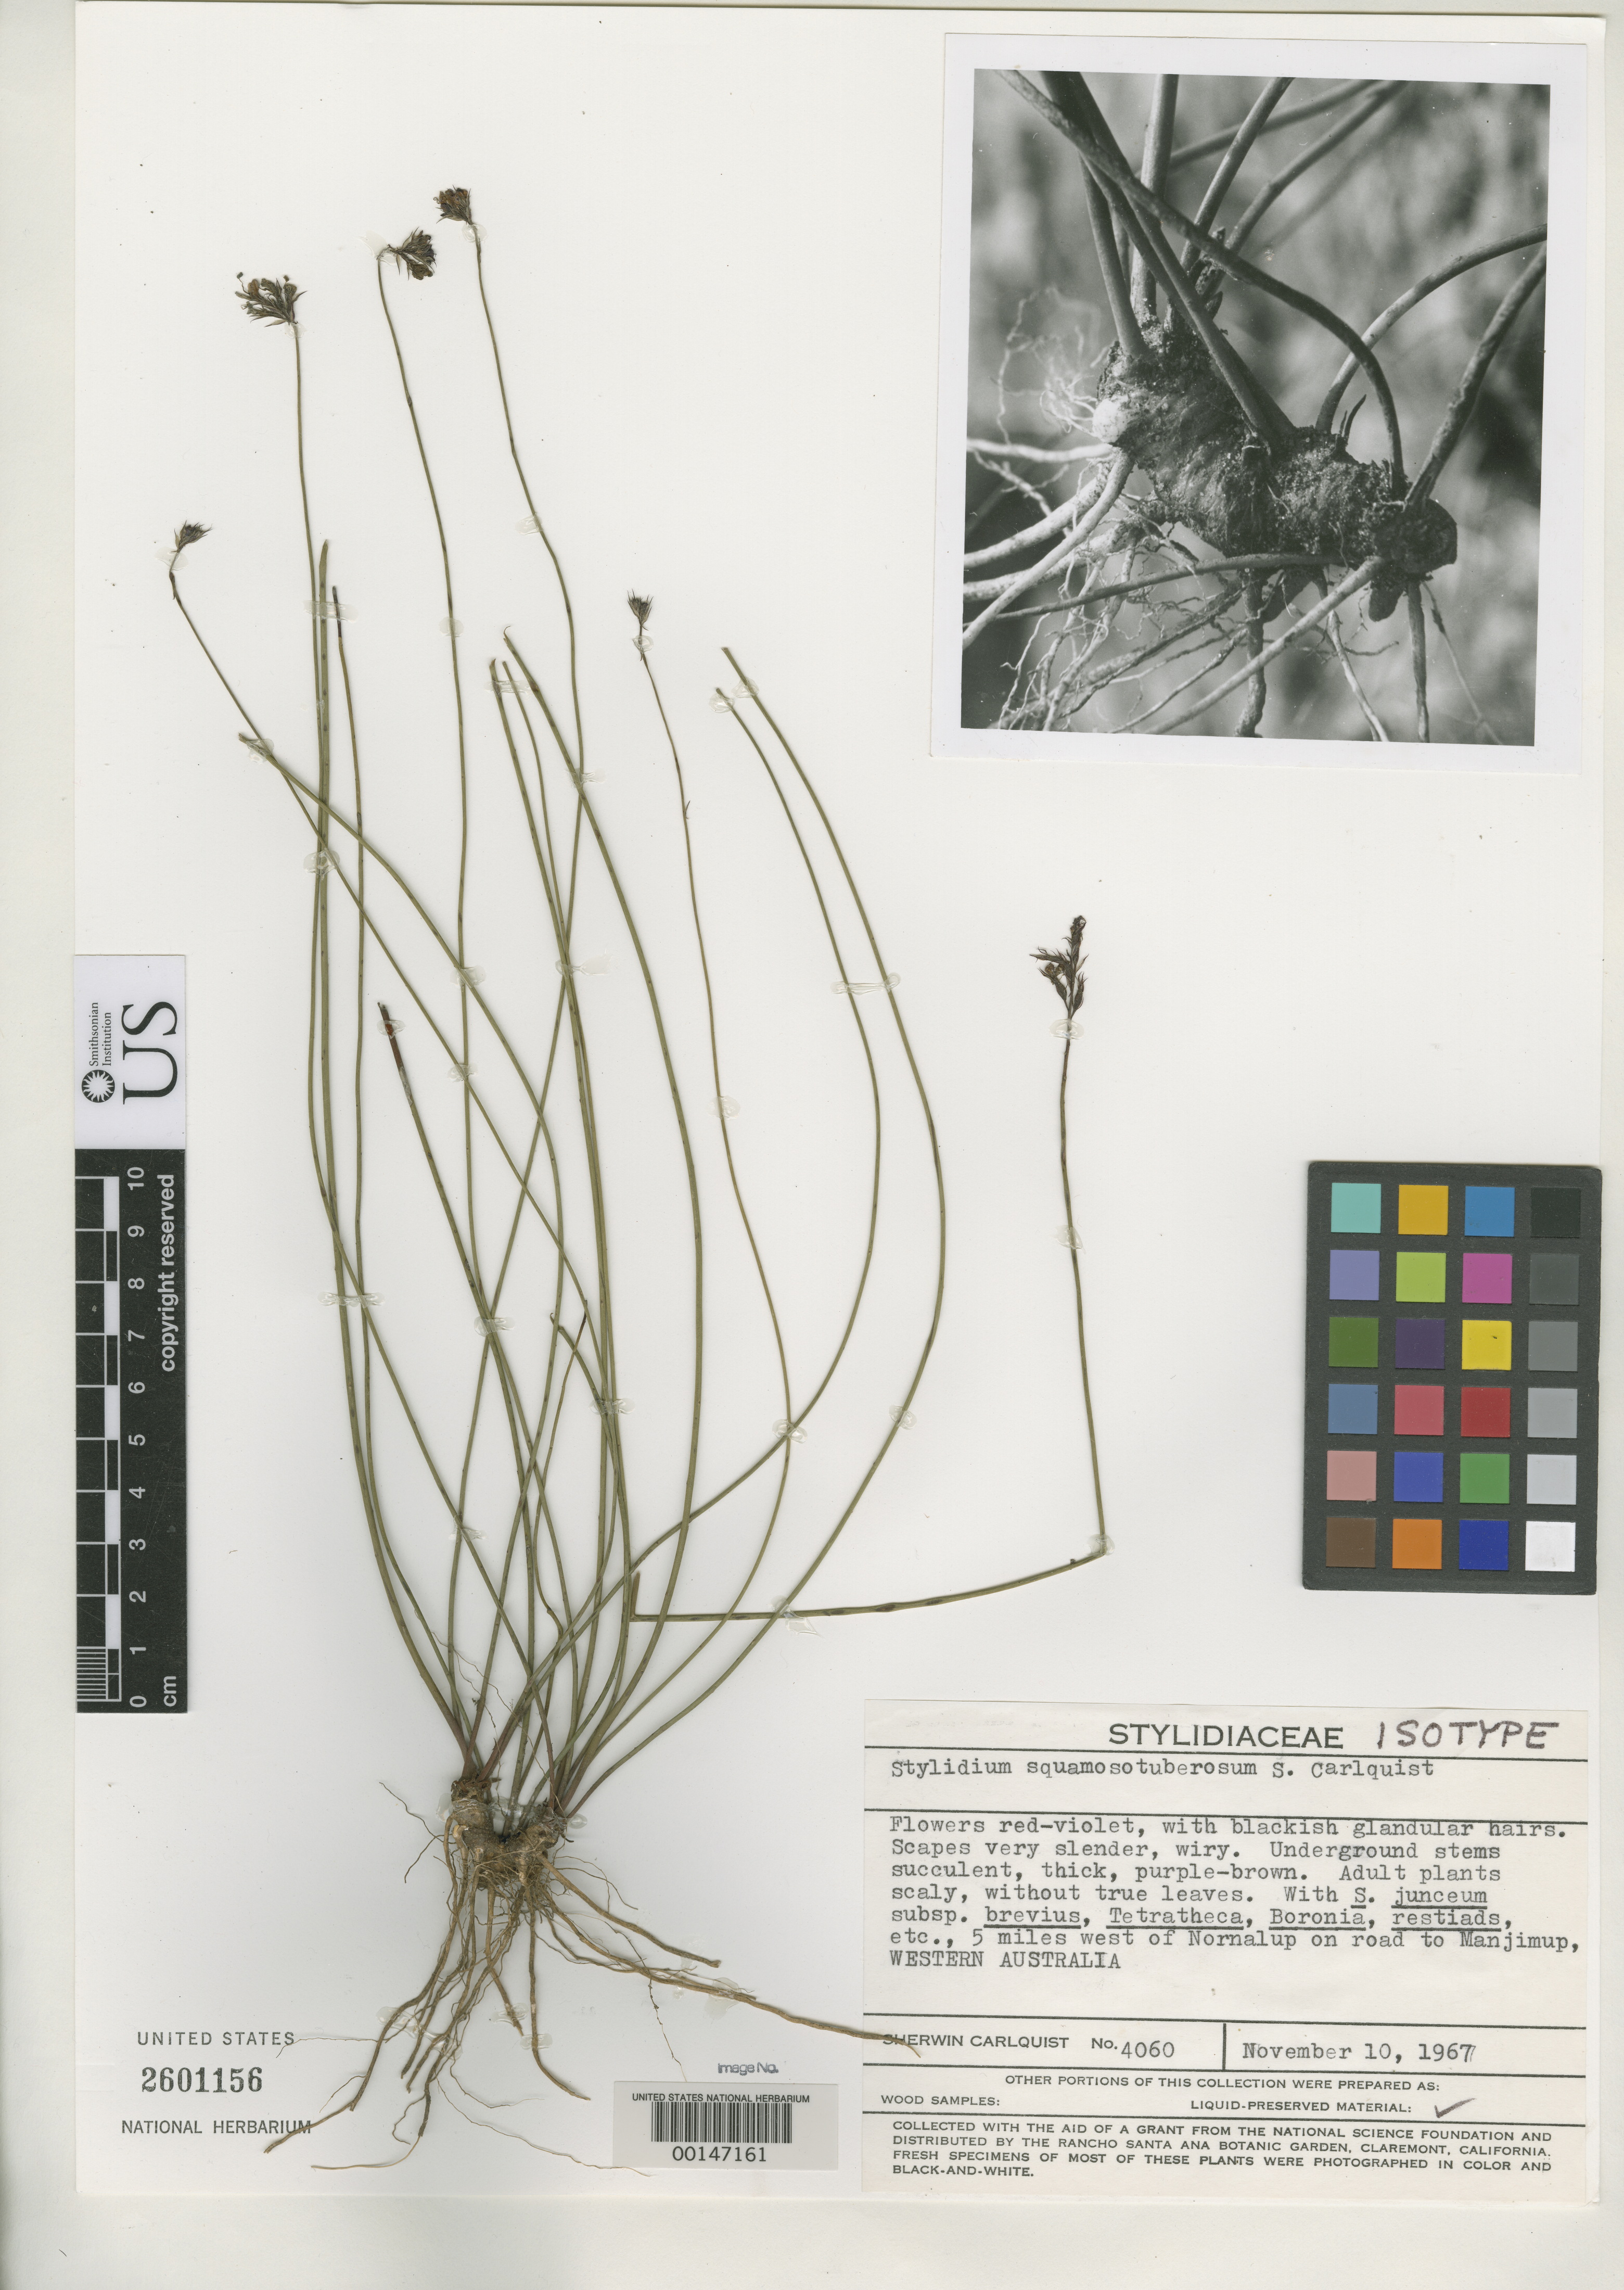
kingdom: Plantae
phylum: Tracheophyta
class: Magnoliopsida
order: Asterales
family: Stylidiaceae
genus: Stylidium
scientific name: Stylidium squamosotuberosum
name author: Carlquist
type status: Isotype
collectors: S. Carlquist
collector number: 4060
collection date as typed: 10 Nov 1967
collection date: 1967-11-10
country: Australia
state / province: Western Australia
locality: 5 miles W of Nornalup on road to Manjimup.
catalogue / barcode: US 2601156